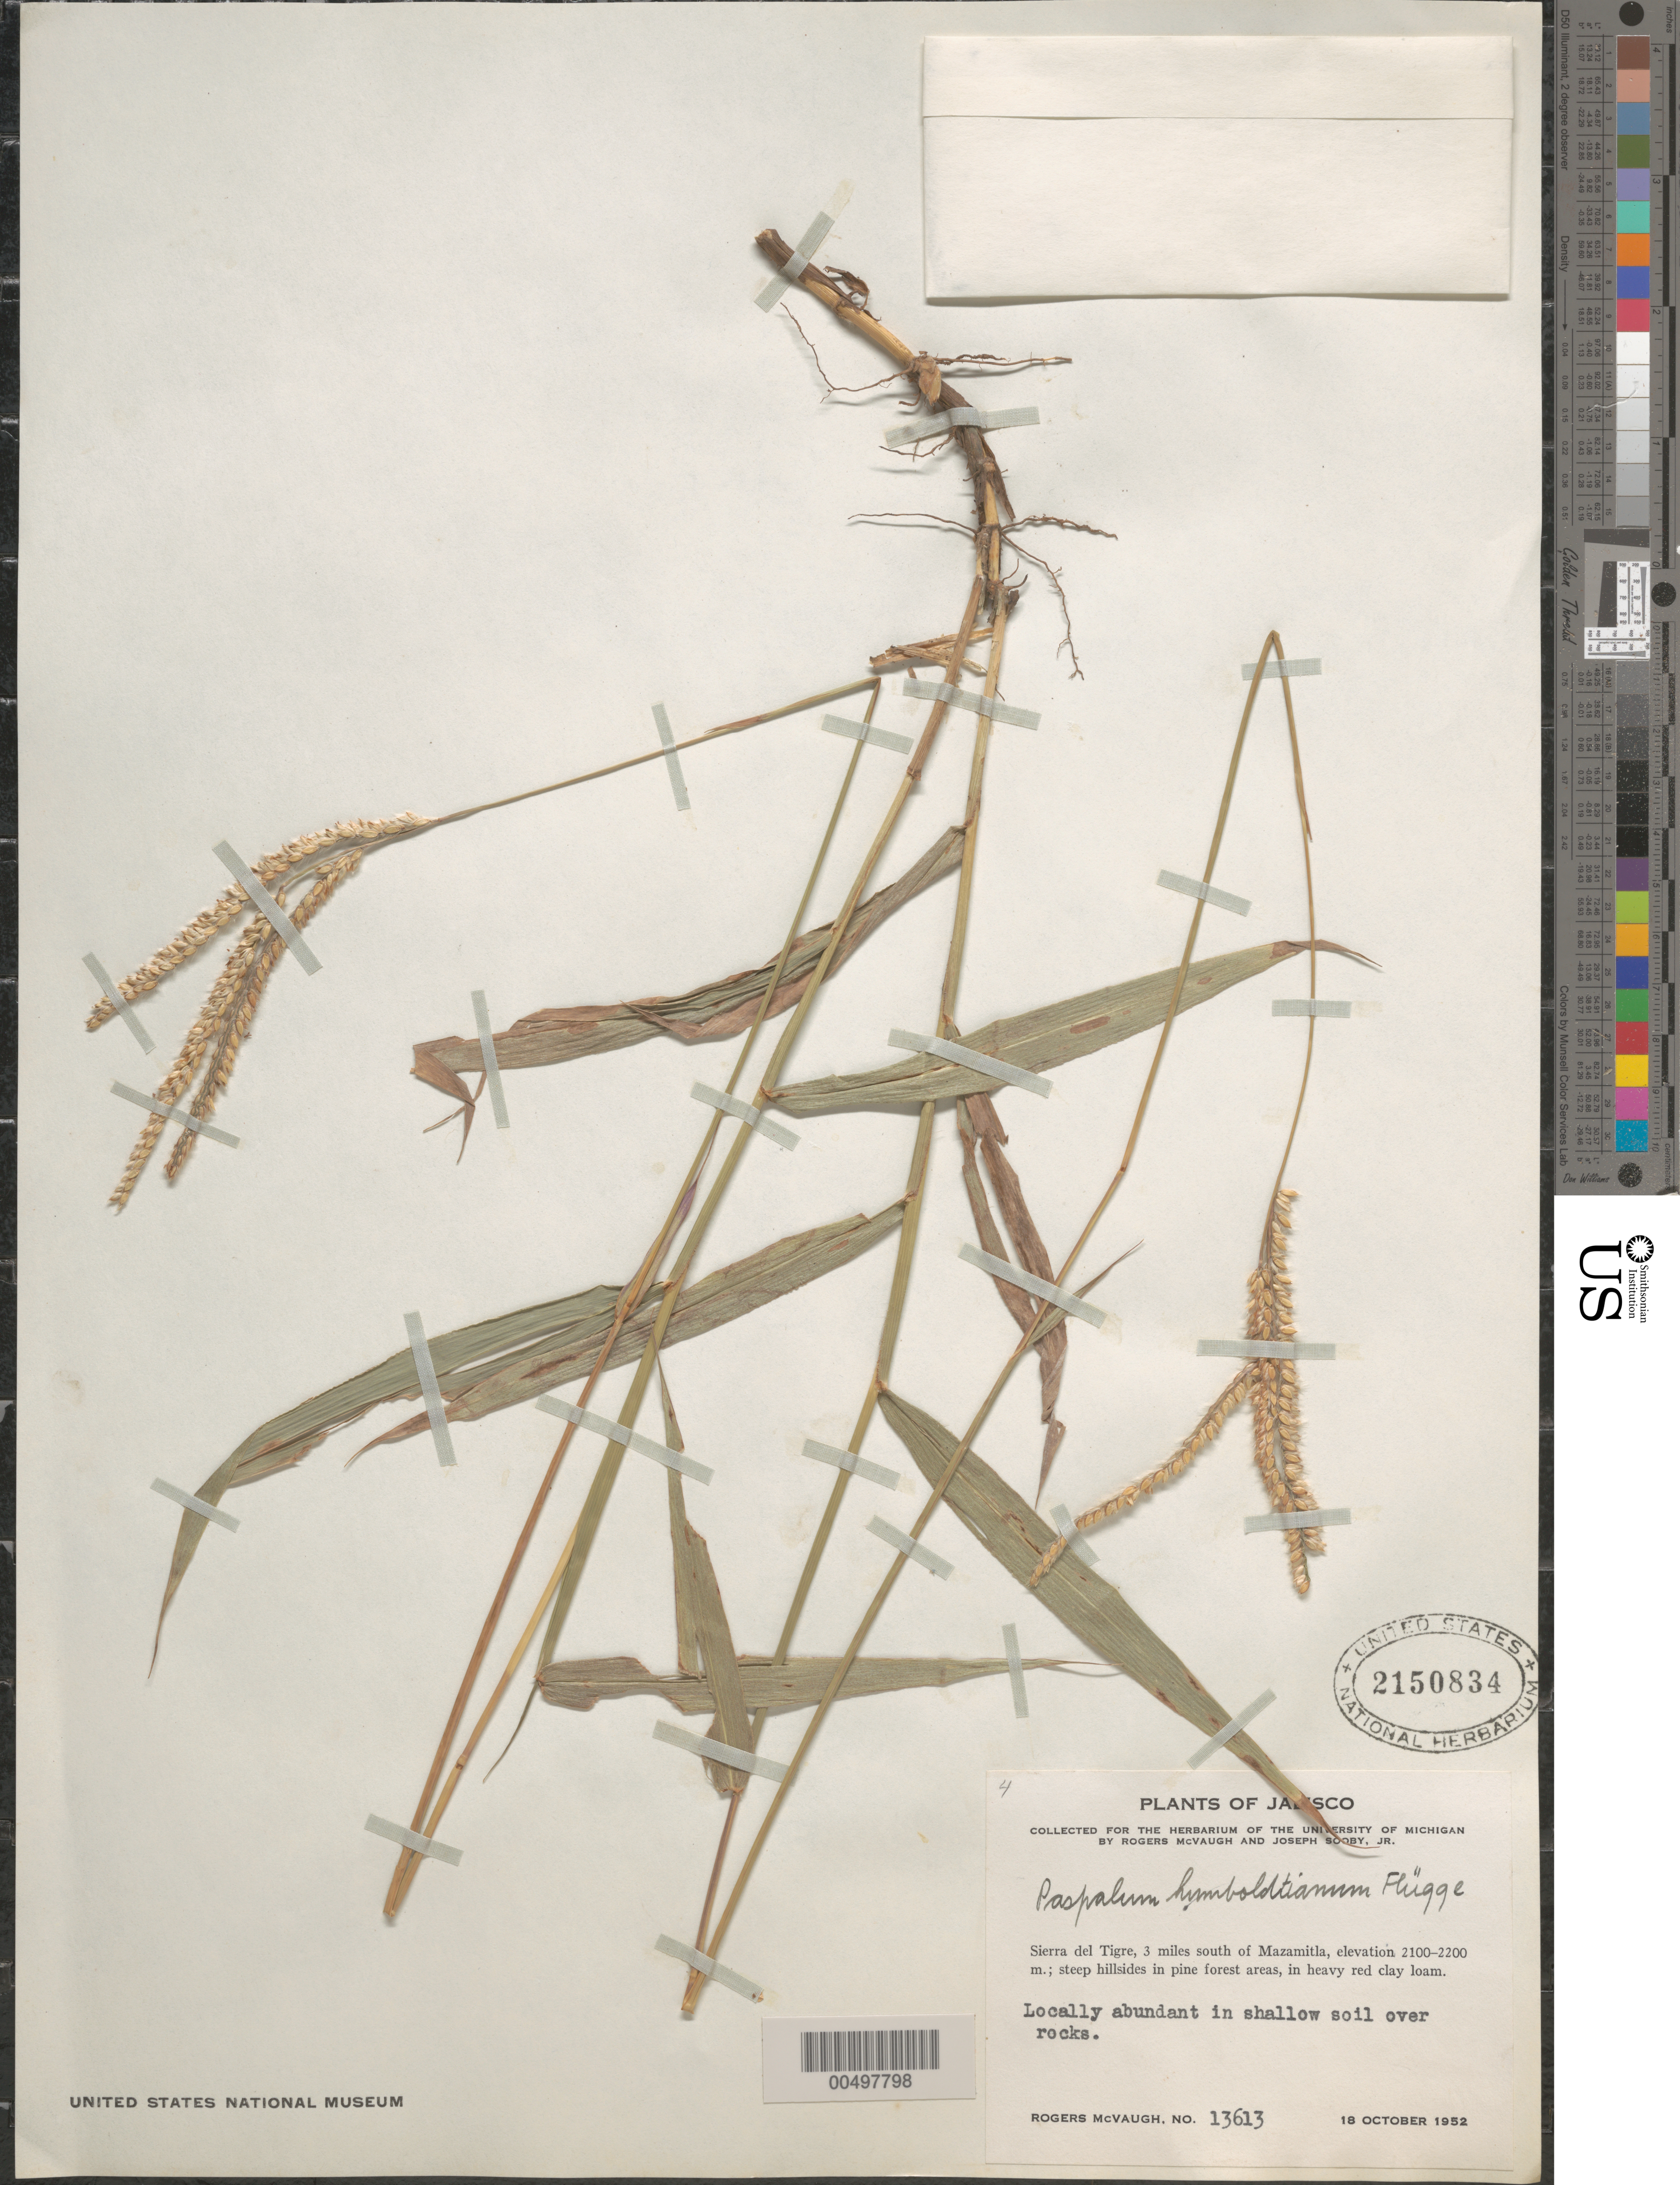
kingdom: Plantae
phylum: Tracheophyta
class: Liliopsida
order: Poales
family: Poaceae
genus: Paspalum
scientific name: Paspalum humboldtianum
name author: Flüggé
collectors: R. McVaugh & J. Sooby Jr.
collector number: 13613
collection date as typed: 18 Oct 1952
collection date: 1952-10-18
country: Mexico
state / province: Jalisco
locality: Sierra del Tigre, 3 mi S of Mazamitla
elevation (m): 2100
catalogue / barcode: US 2150834